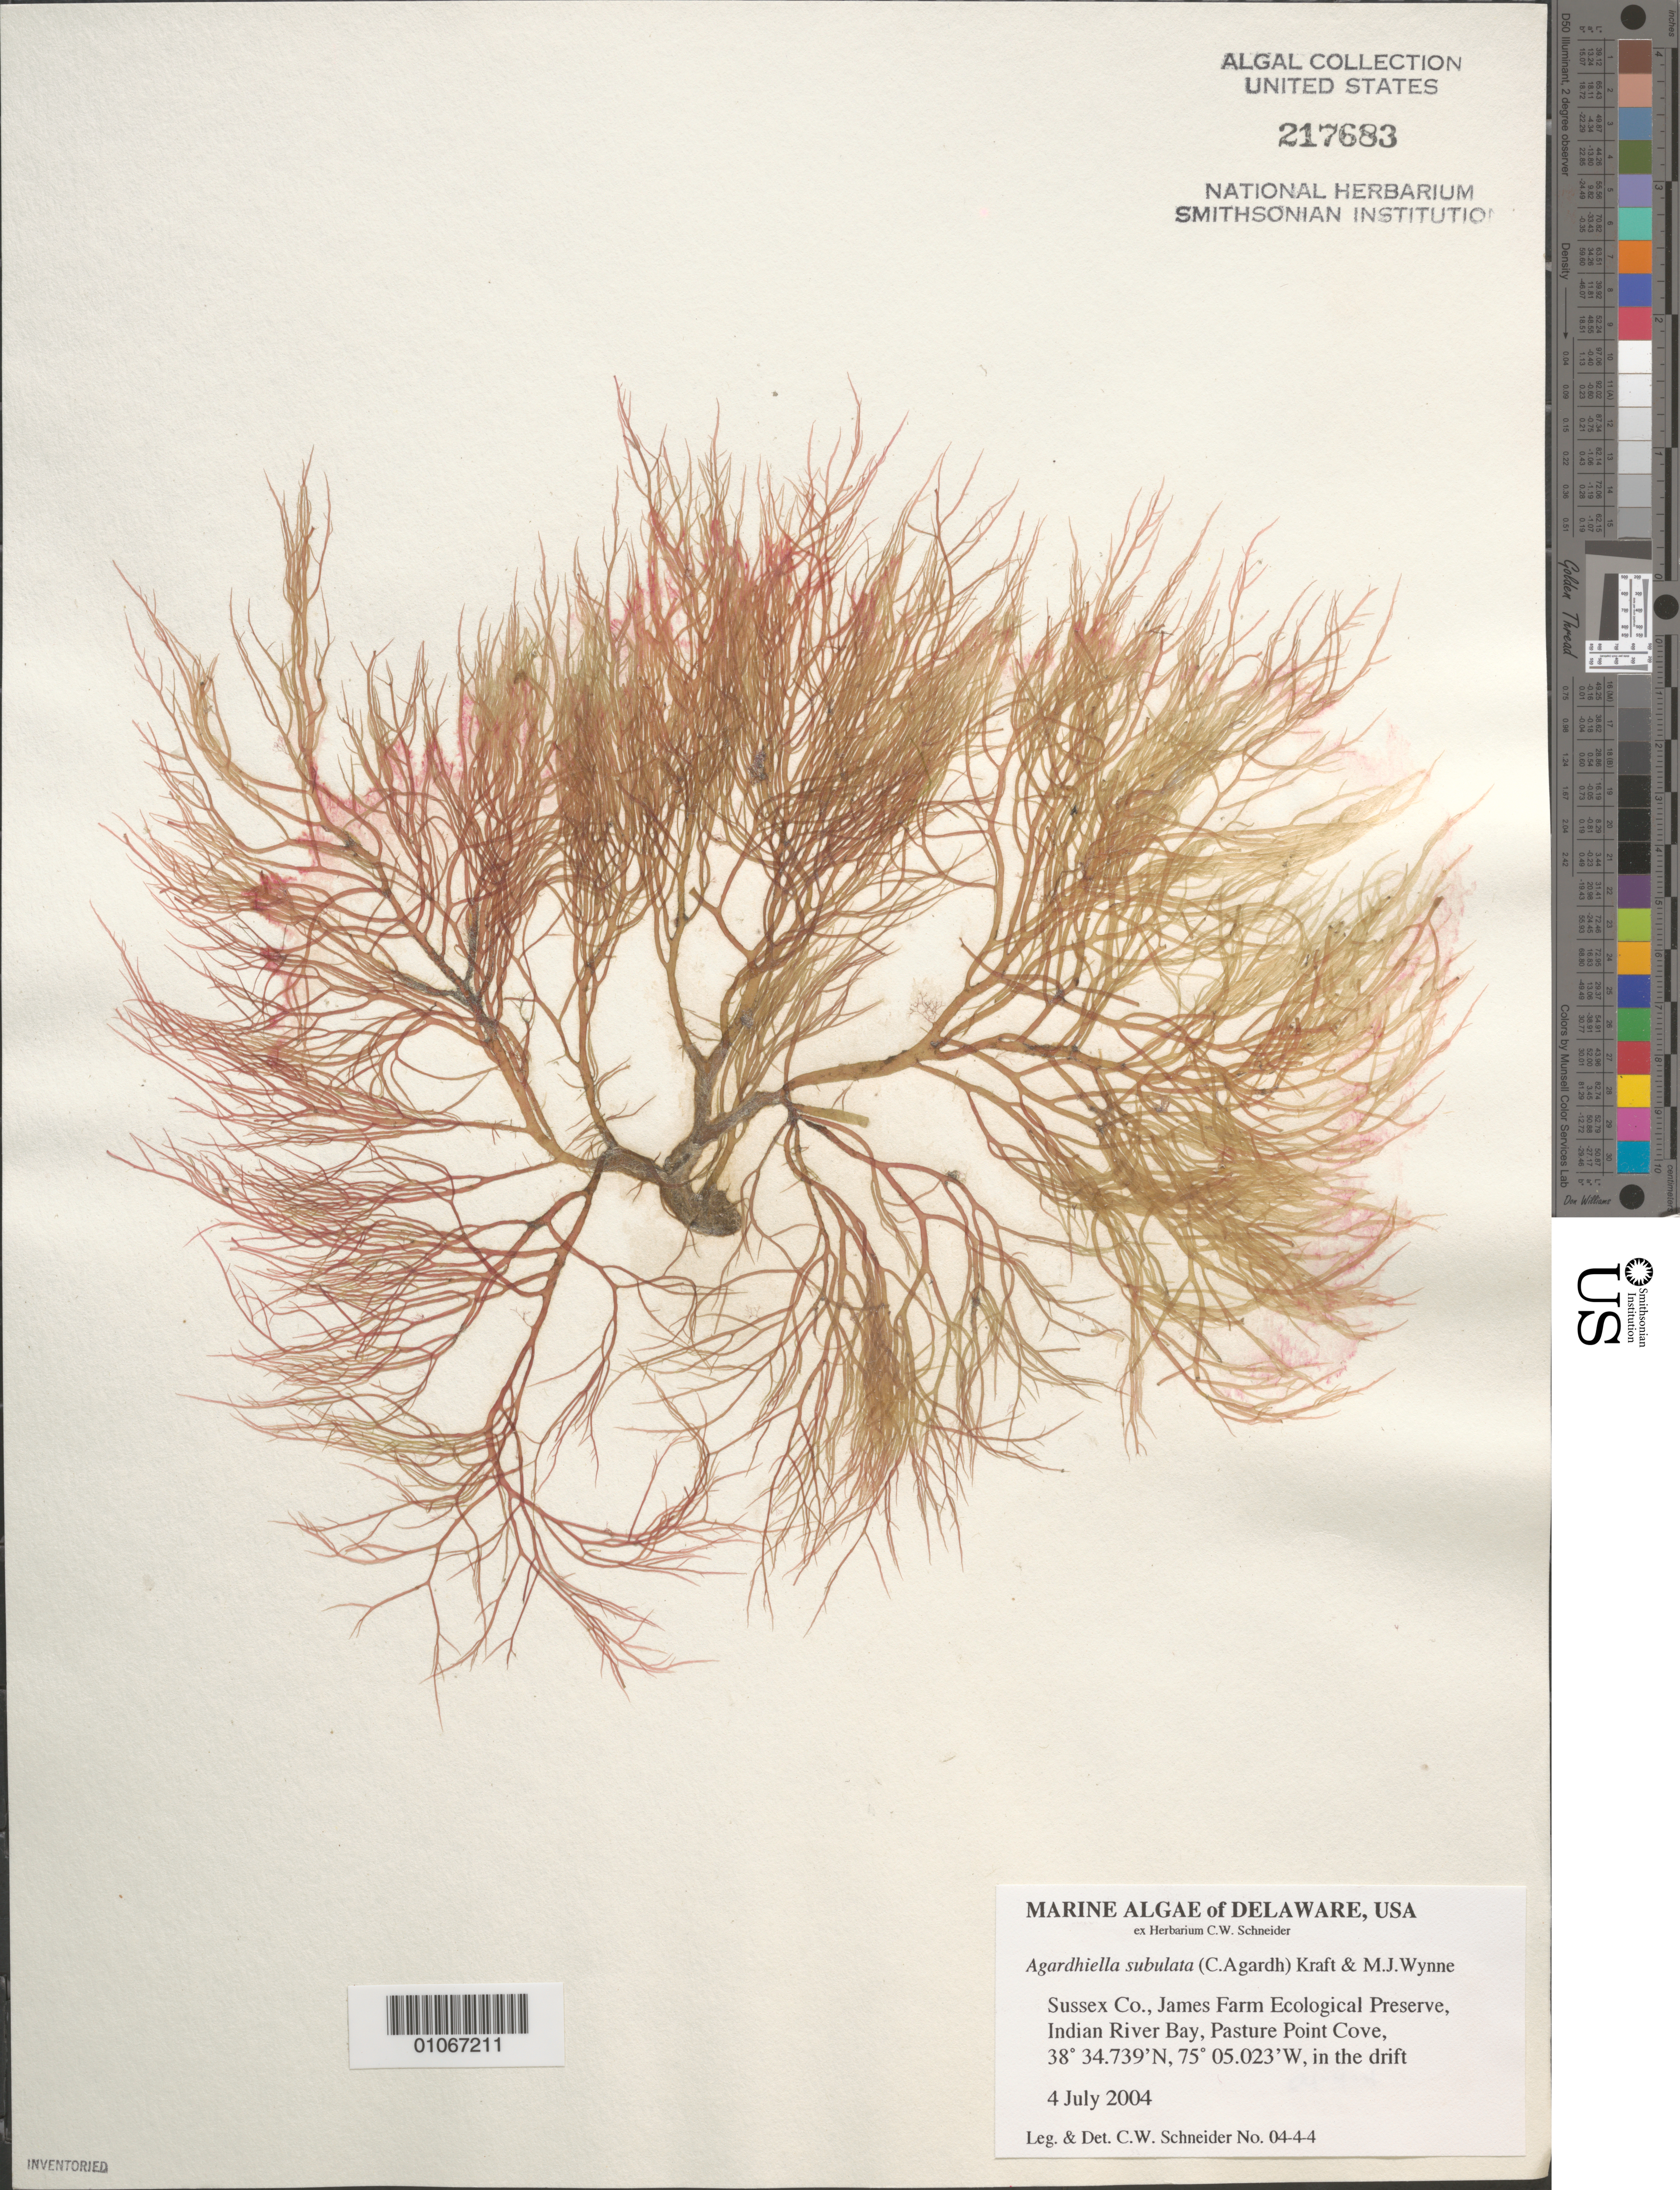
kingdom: Plantae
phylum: Rhodophyta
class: Florideophyceae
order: Gigartinales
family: Solieriaceae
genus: Agardhiella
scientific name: Agardhiella subulata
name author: (C. Agardh) G.T.Kraft & M.J. Wynne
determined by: Schneider, C. W.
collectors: C. W. Schneider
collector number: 04-4-4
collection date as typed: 04 Jul 2004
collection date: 2004-07-04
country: United States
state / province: Delaware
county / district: Sussex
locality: James Farm Ecological Preserve, Indian River Bay, Pasture Point Cove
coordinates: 38 34.739'N, 75 05.023'W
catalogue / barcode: US 217683